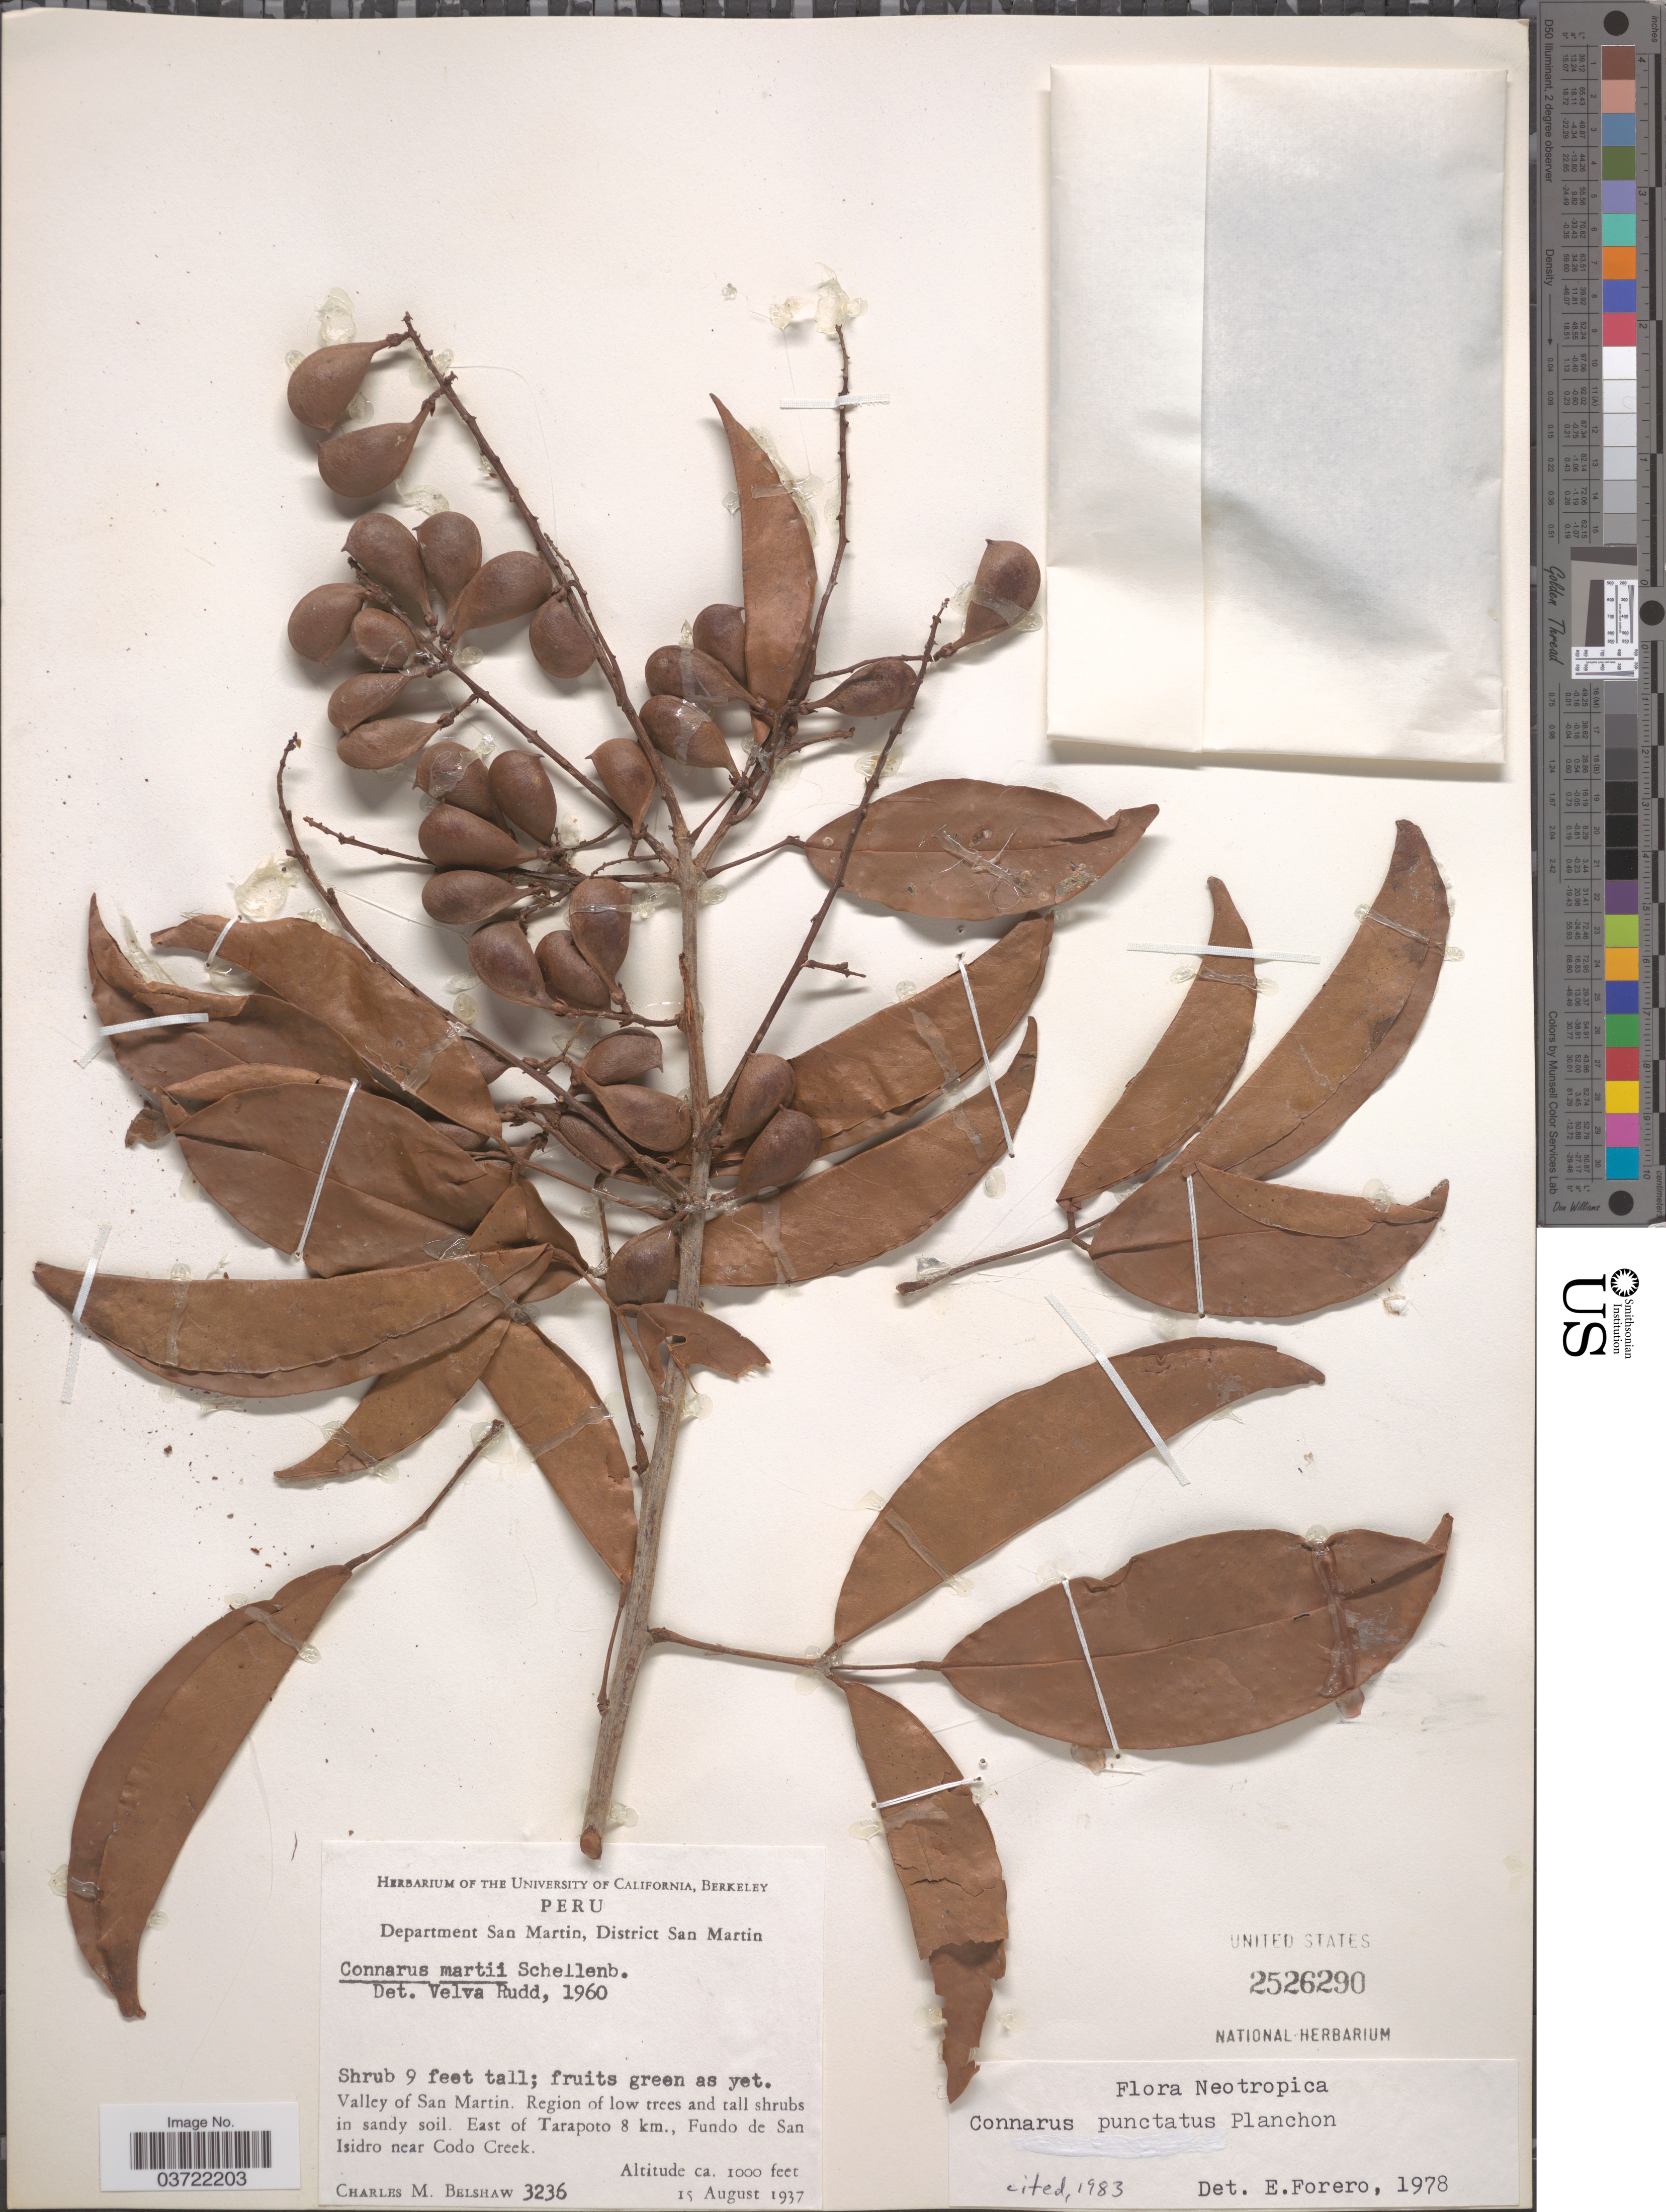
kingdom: Plantae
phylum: Tracheophyta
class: Magnoliopsida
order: Oxalidales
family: Connaraceae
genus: Connarus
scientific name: Connarus punctatus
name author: Planch.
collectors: C. Shaw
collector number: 3236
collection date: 1937-08-15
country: Peru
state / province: San Martín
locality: Department San Martin, District San Martin. Valley of San Martin. East of Tarapoto 8 km., Fundo de San Isidro near Codo Creek.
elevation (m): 305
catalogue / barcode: US 2526290